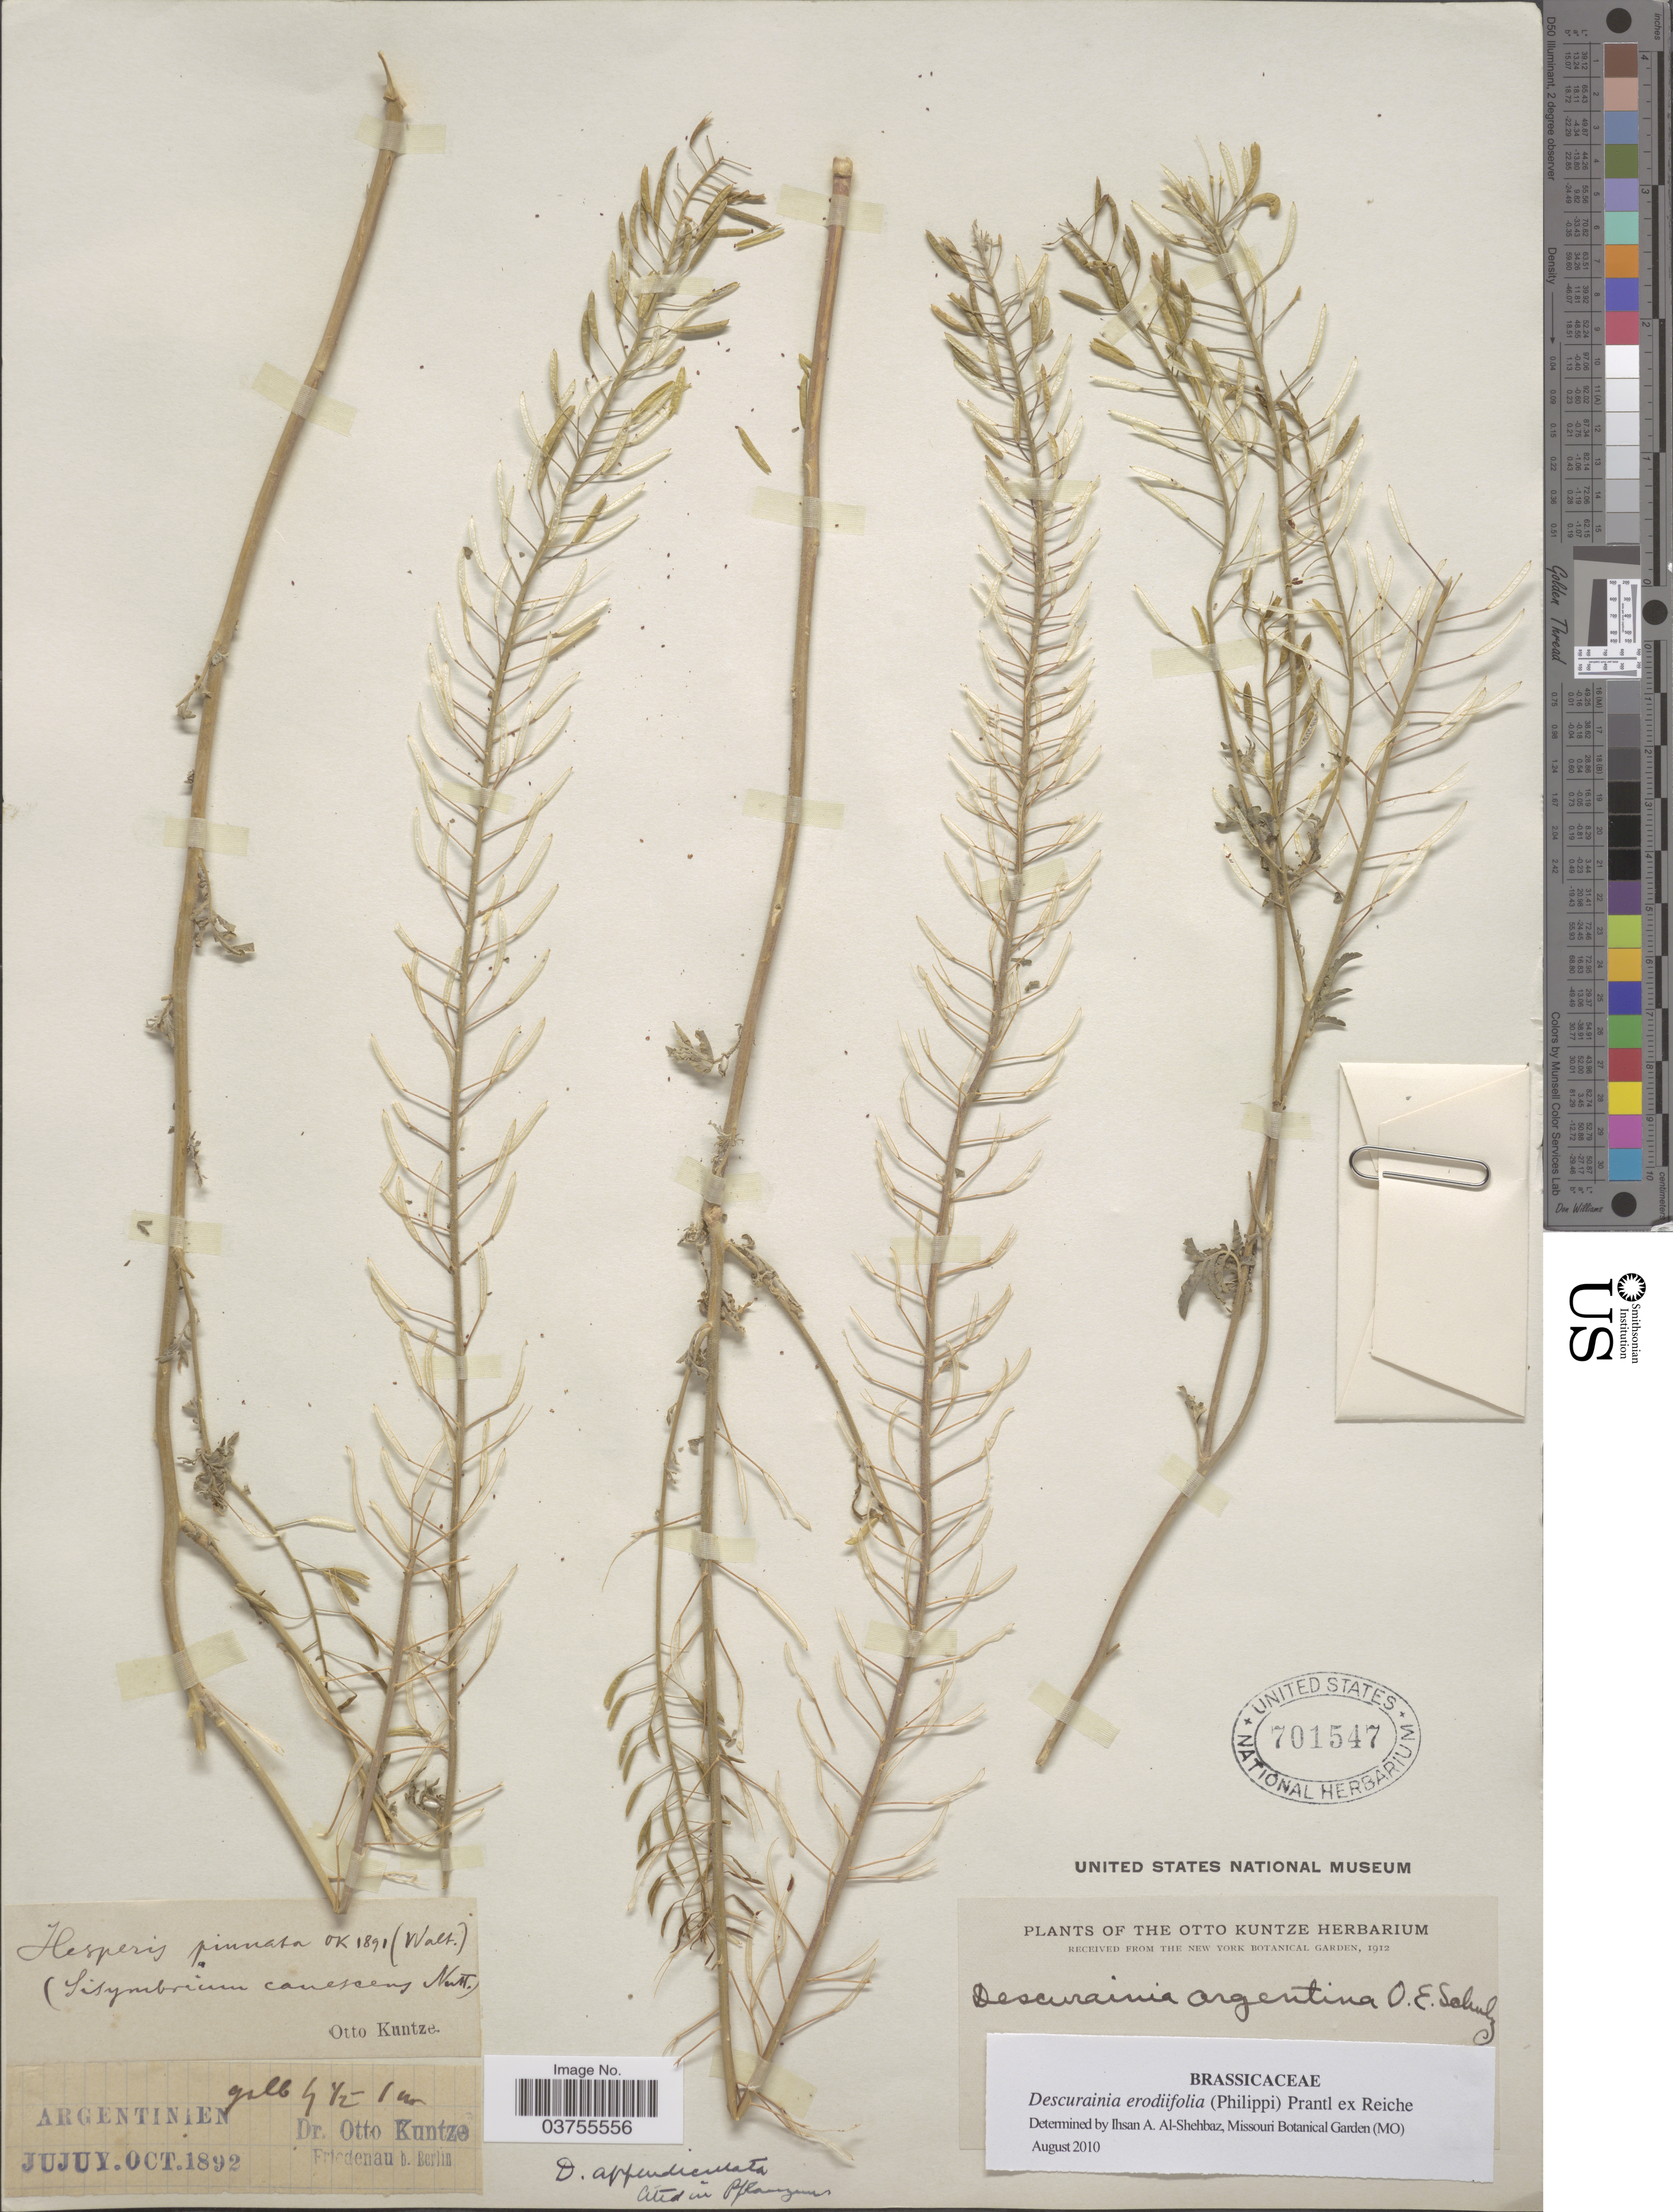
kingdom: Plantae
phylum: Tracheophyta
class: Magnoliopsida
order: Brassicales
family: Brassicaceae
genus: Descurainia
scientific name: Descurainia erodiifolia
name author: (Phil. & C.A. Mey.) Prantl ex Reiche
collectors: C.E.O. Kuntze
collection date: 1892-10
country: Argentina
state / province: Jujuy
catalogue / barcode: US 701547